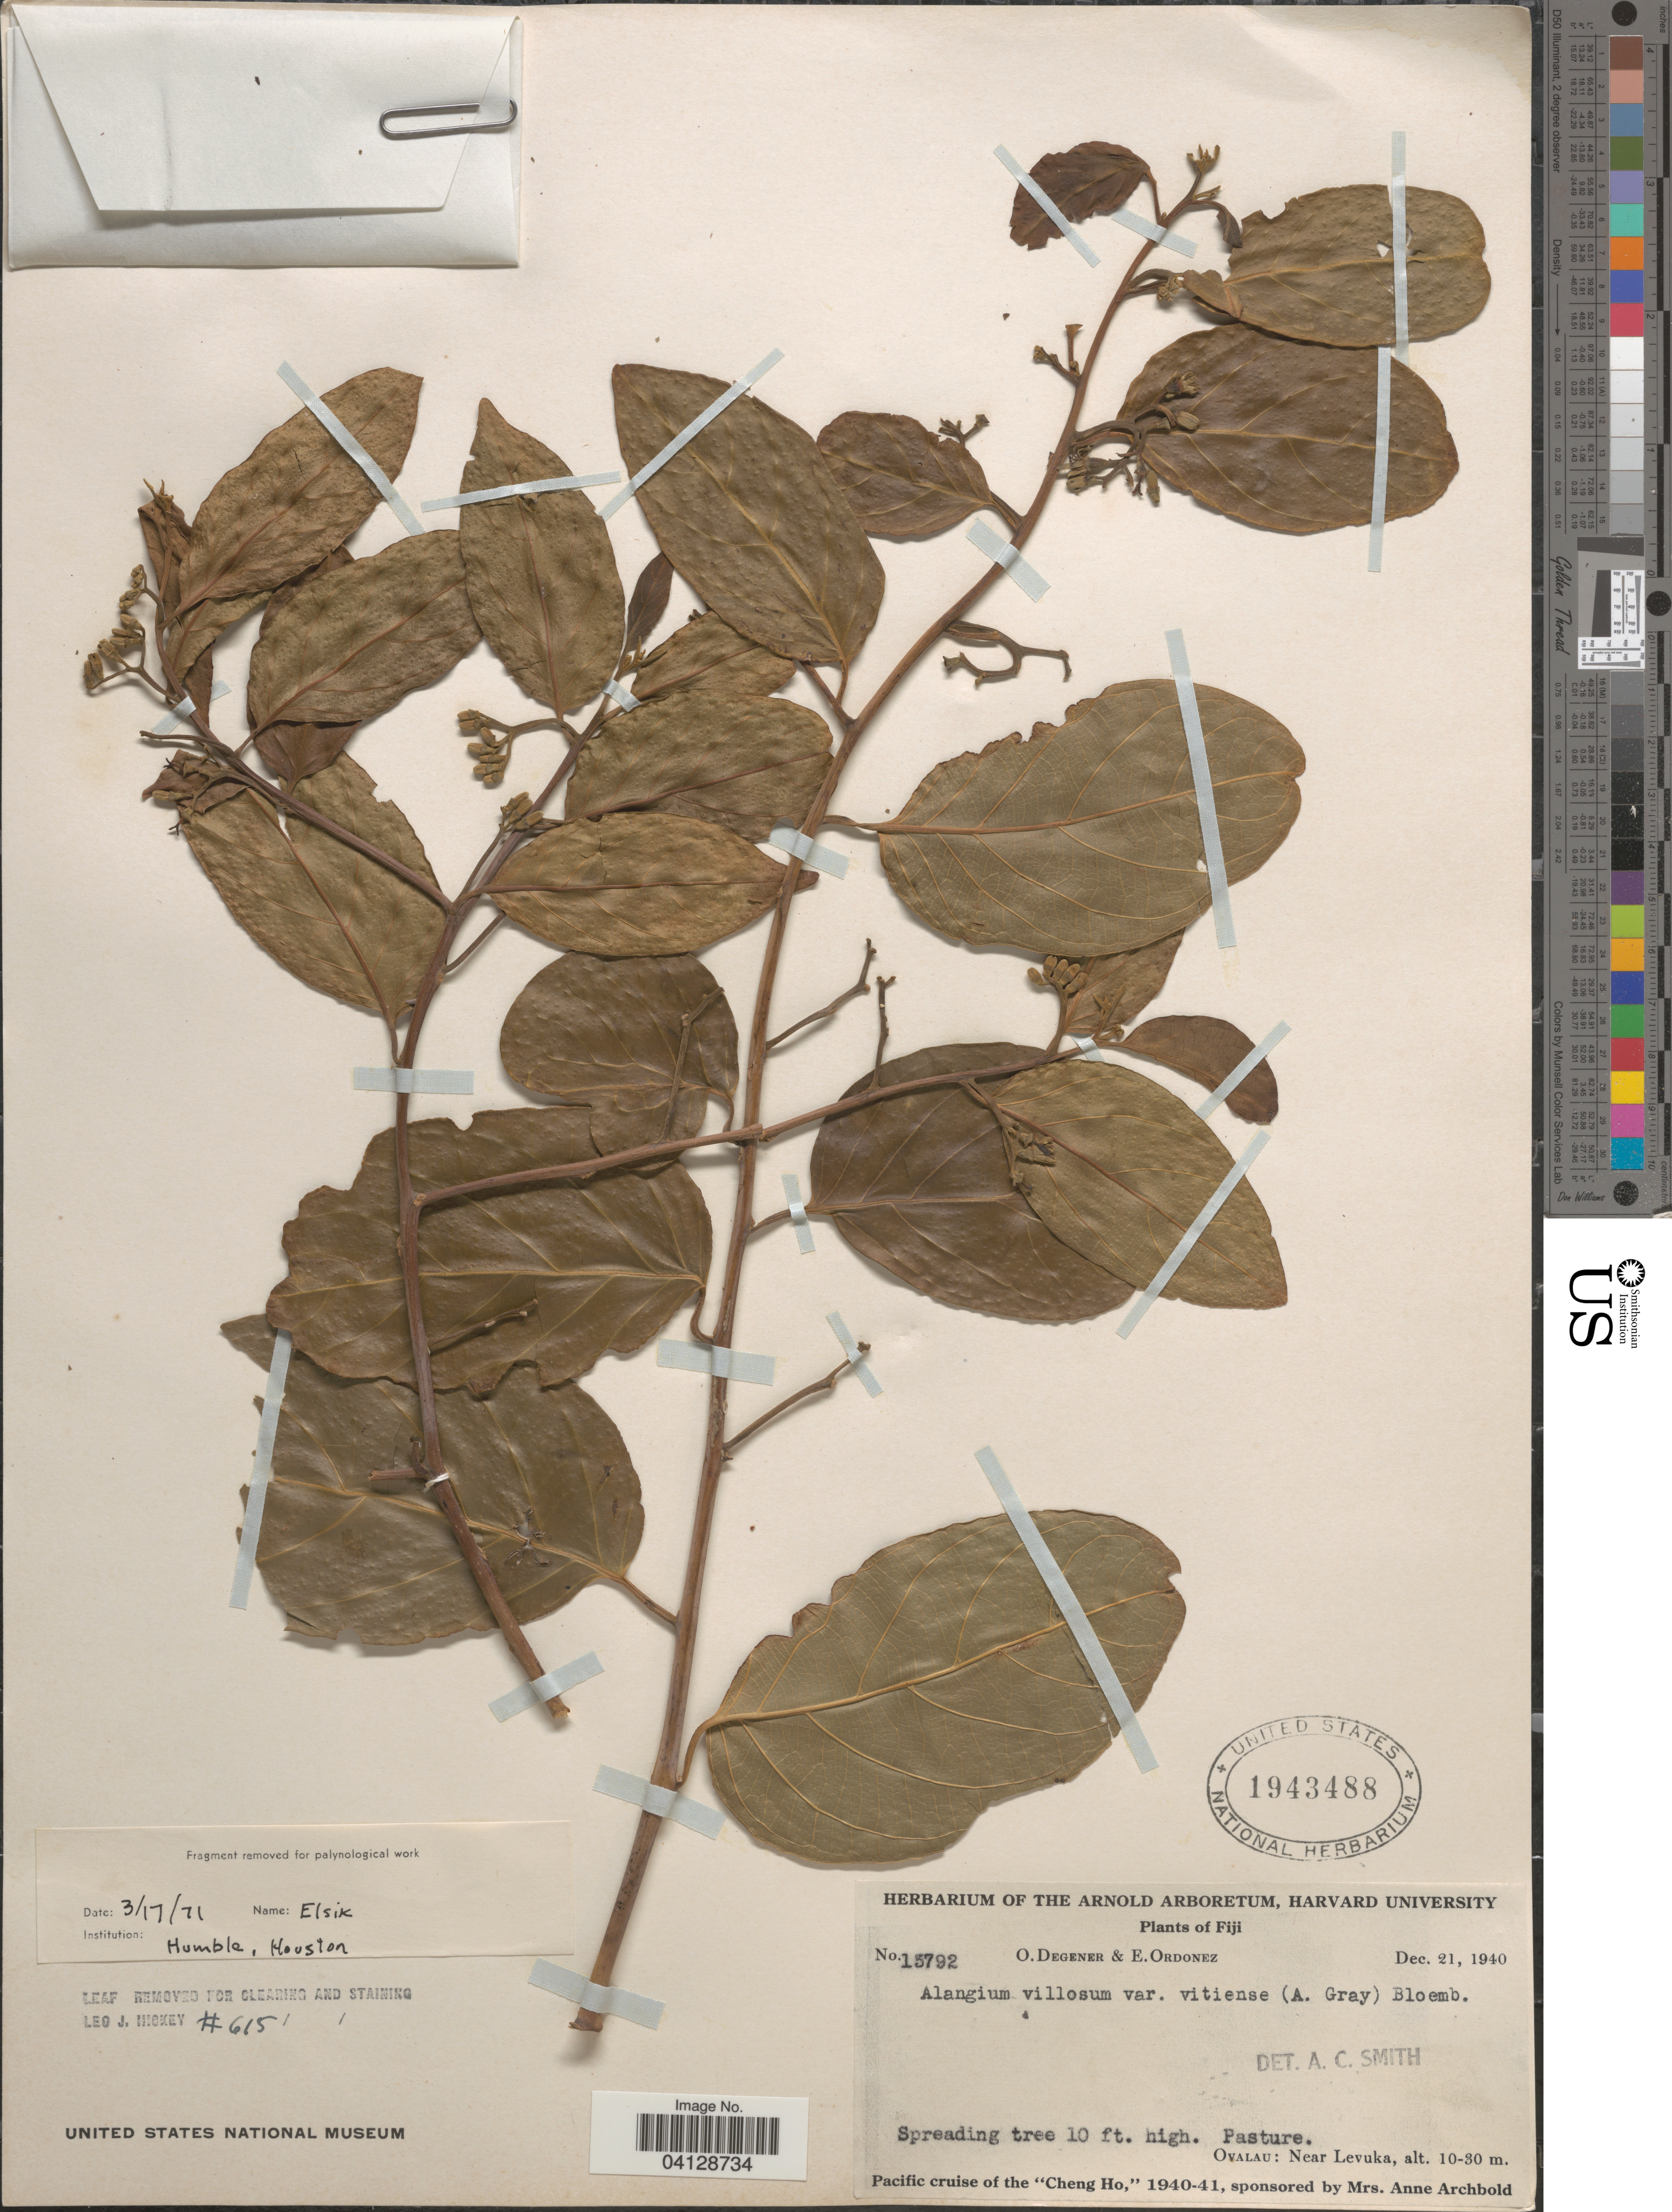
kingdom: Plantae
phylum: Tracheophyta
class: Magnoliopsida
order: Cornales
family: Cornaceae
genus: Alangium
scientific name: Alangium villosum subsp. vitiense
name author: (A. Gray) Bloemb.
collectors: O. Degener & E. Ordonez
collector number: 13792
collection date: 1940-12-21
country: Fiji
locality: Ovalau: Near Levuka. Pacific cruise of the "Cheng Ho", 1940-41.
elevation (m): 10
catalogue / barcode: US 1943488